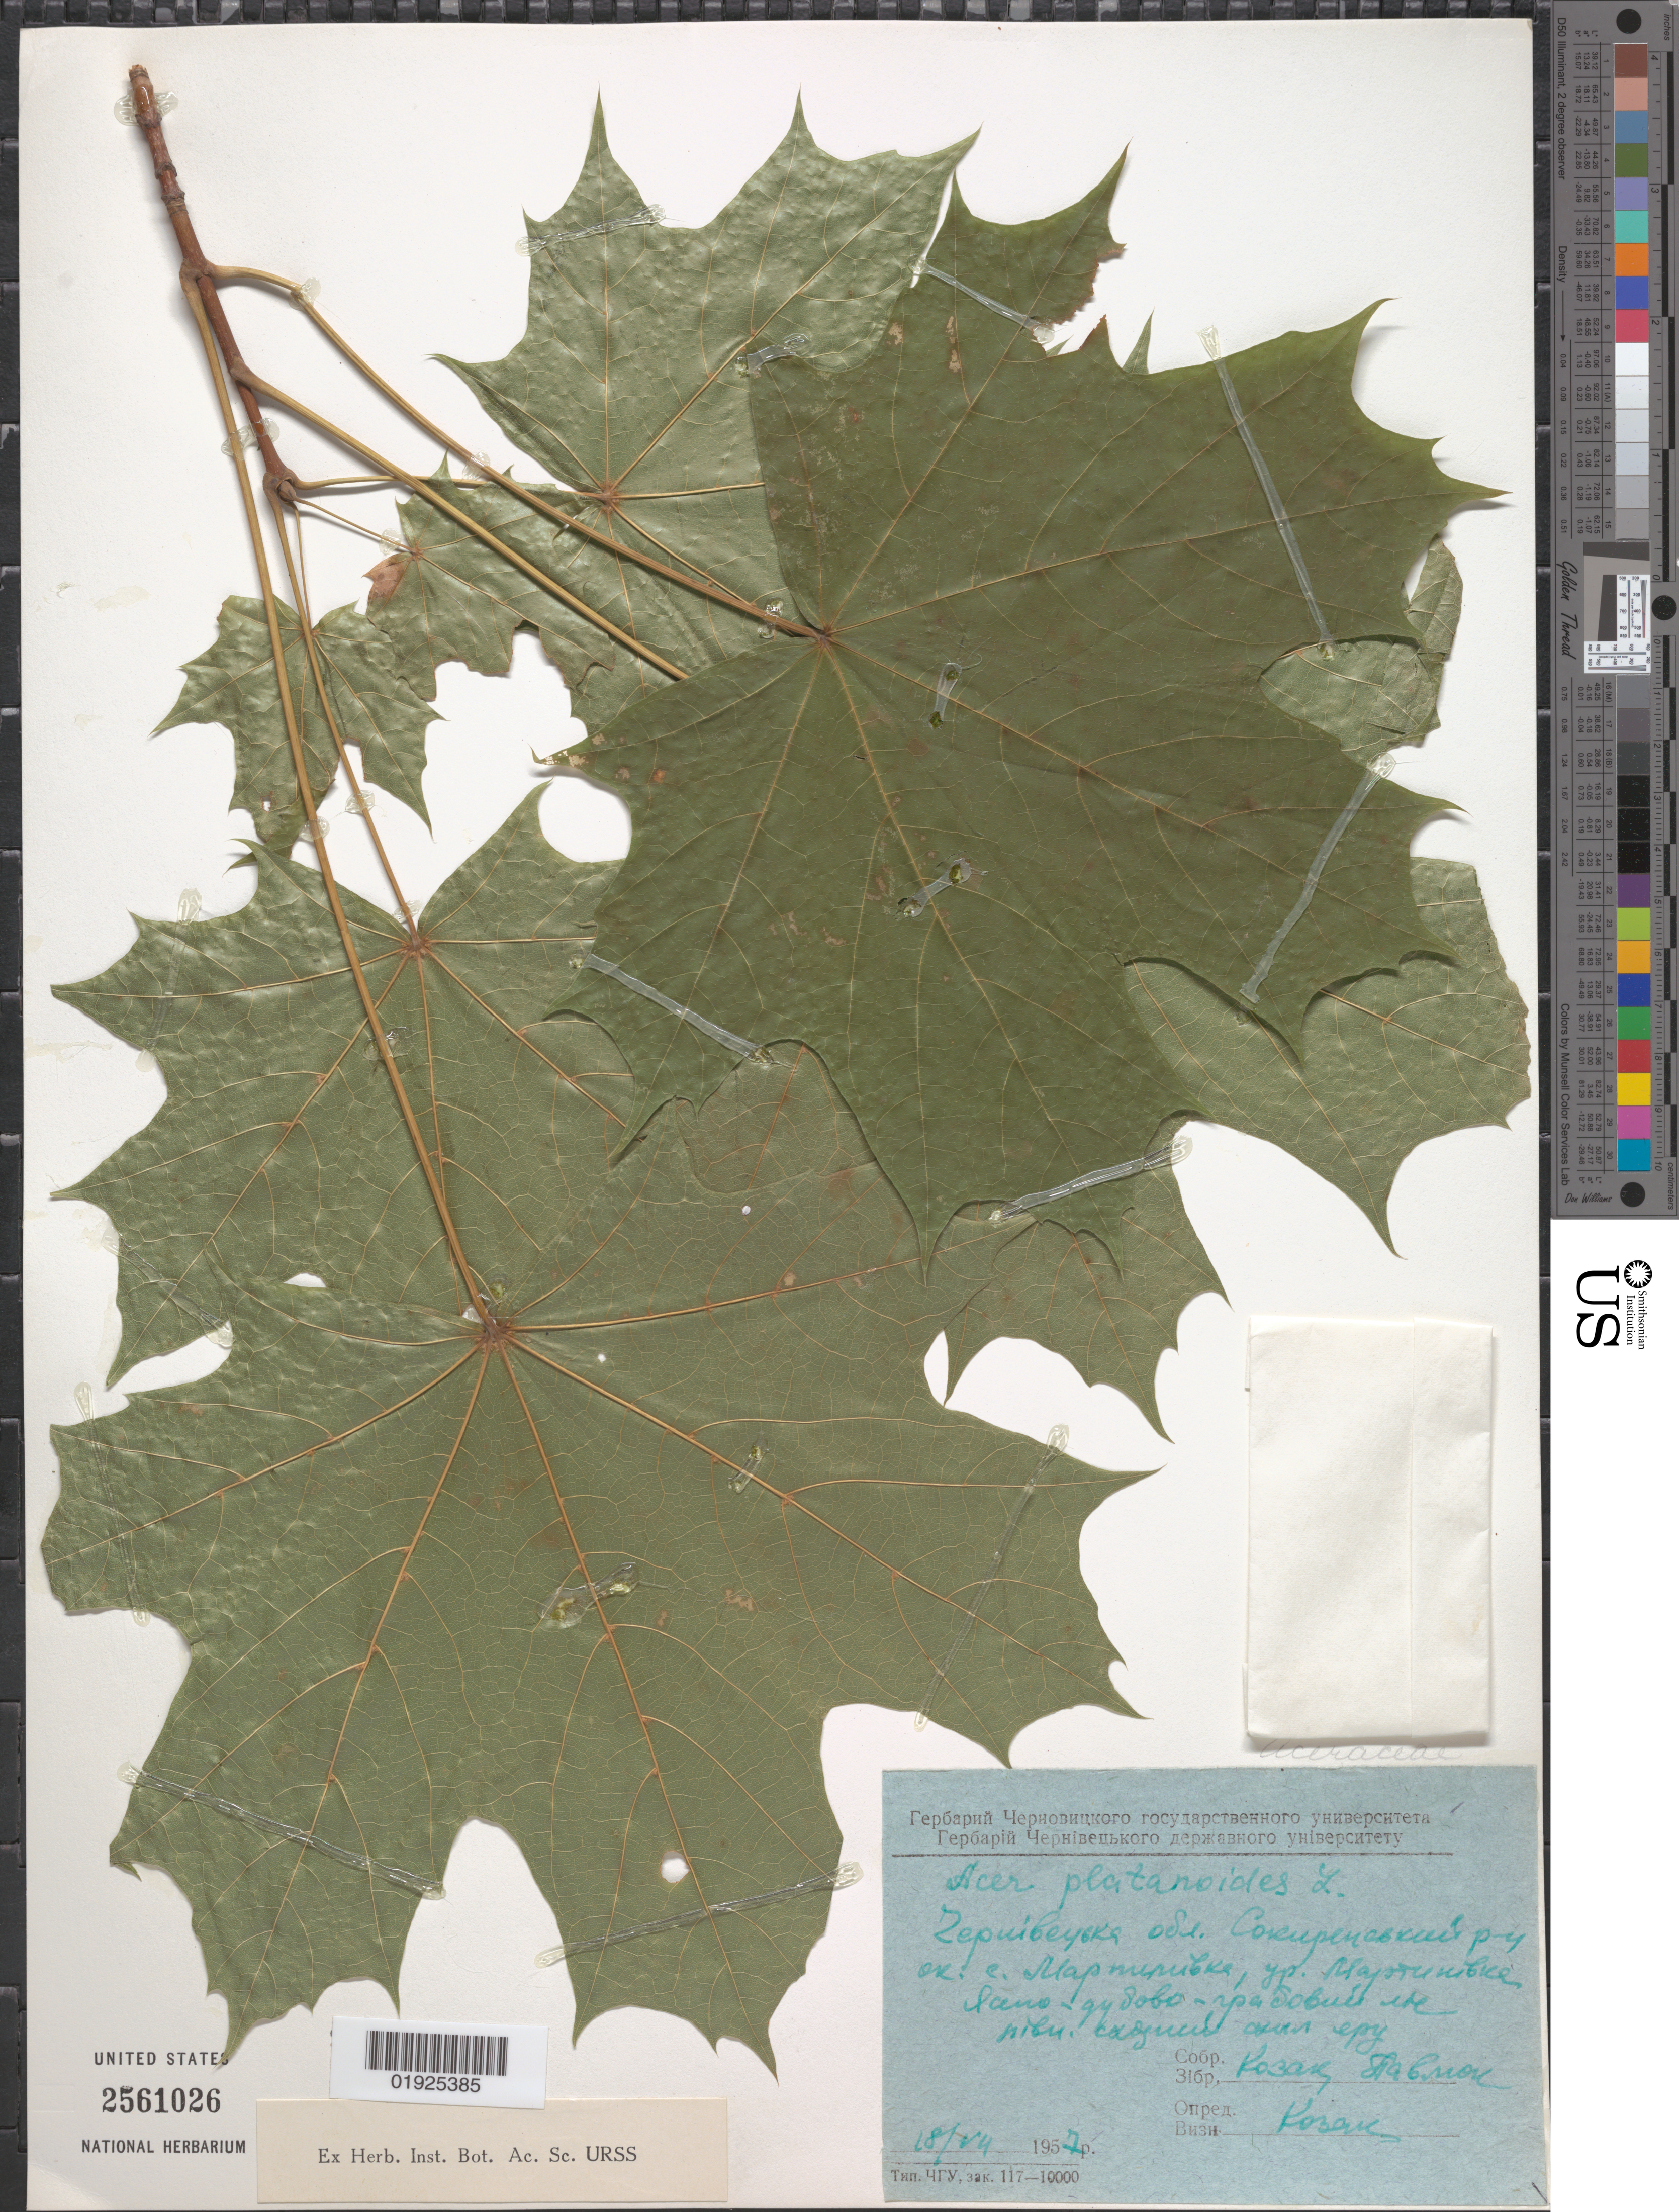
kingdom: Plantae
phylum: Tracheophyta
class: Magnoliopsida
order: Sapindales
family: Sapindaceae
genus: Acer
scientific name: Acer platanoides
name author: L.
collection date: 1957-07-18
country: Russian Federation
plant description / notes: Note: label written in Russian? so not readable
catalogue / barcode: US 2561026